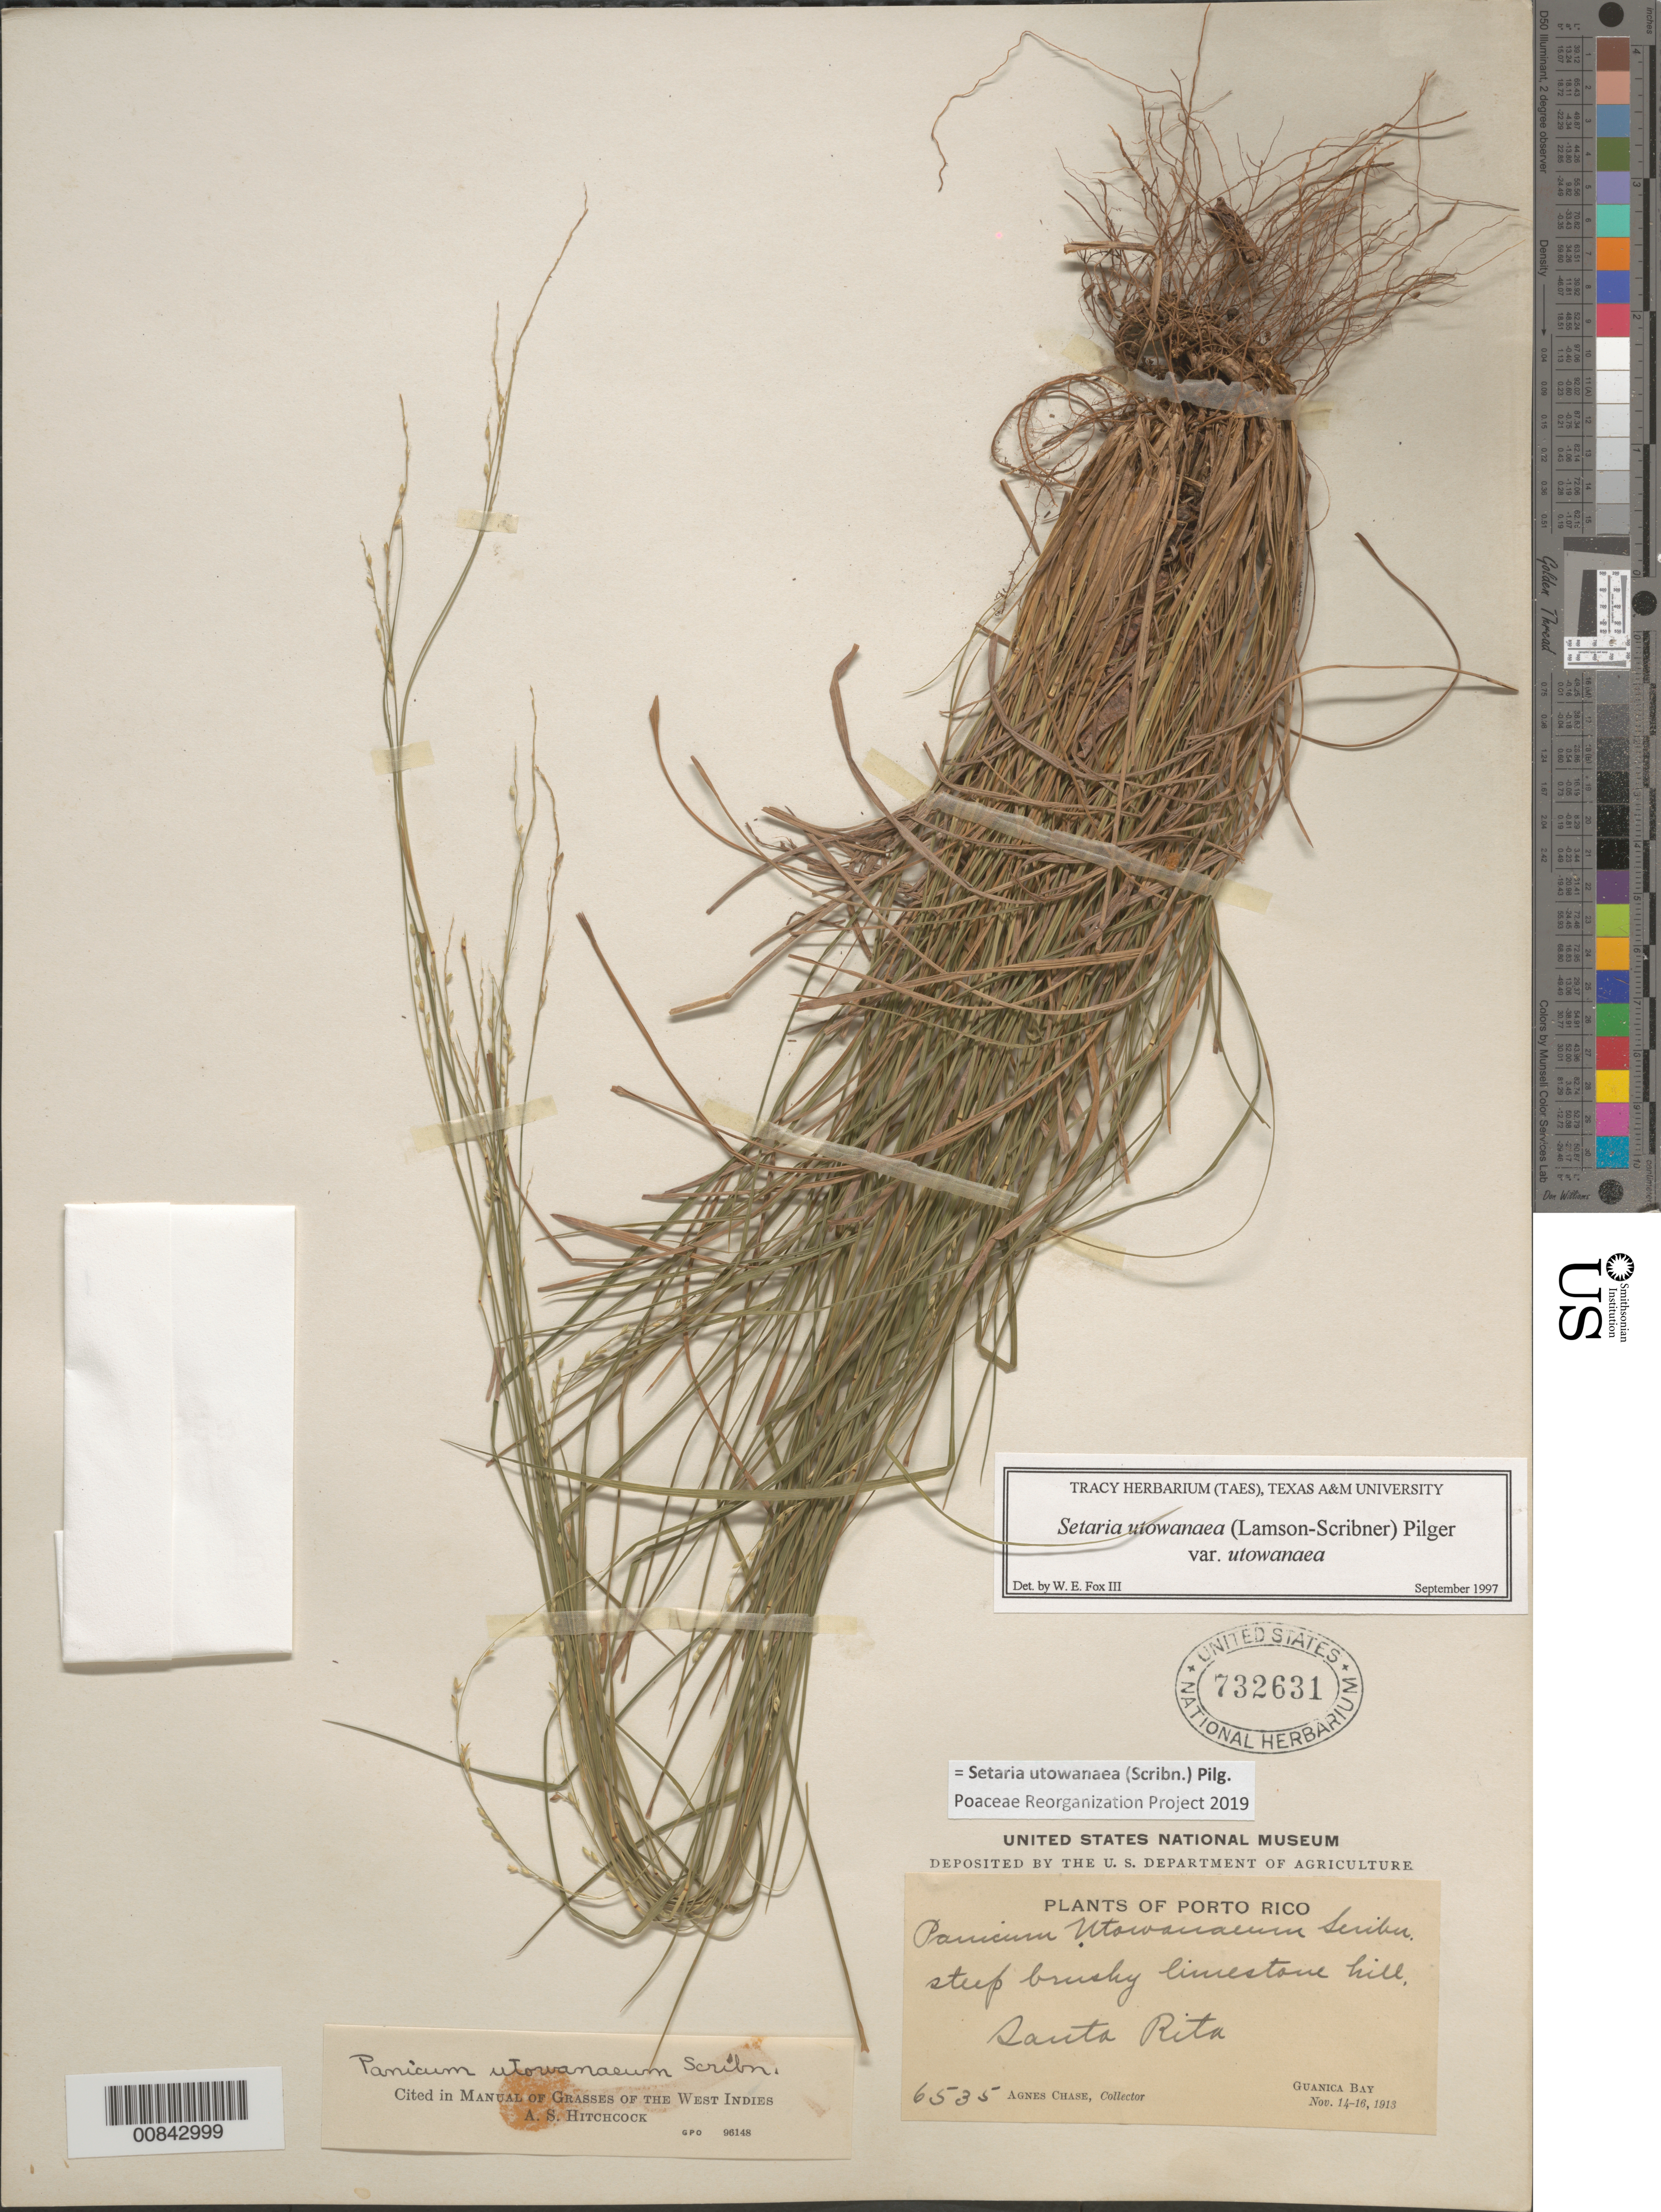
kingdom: Plantae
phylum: Tracheophyta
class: Liliopsida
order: Poales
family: Poaceae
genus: Setaria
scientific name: Setaria utowanaea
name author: (Scribn.) Pilg.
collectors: A. Chase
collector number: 6535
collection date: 1913-11-14/1913-11-16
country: Puerto Rico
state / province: Guánica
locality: Steep brushy limestone hill, Santa Rita. Guanica Bay.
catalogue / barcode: US 732631